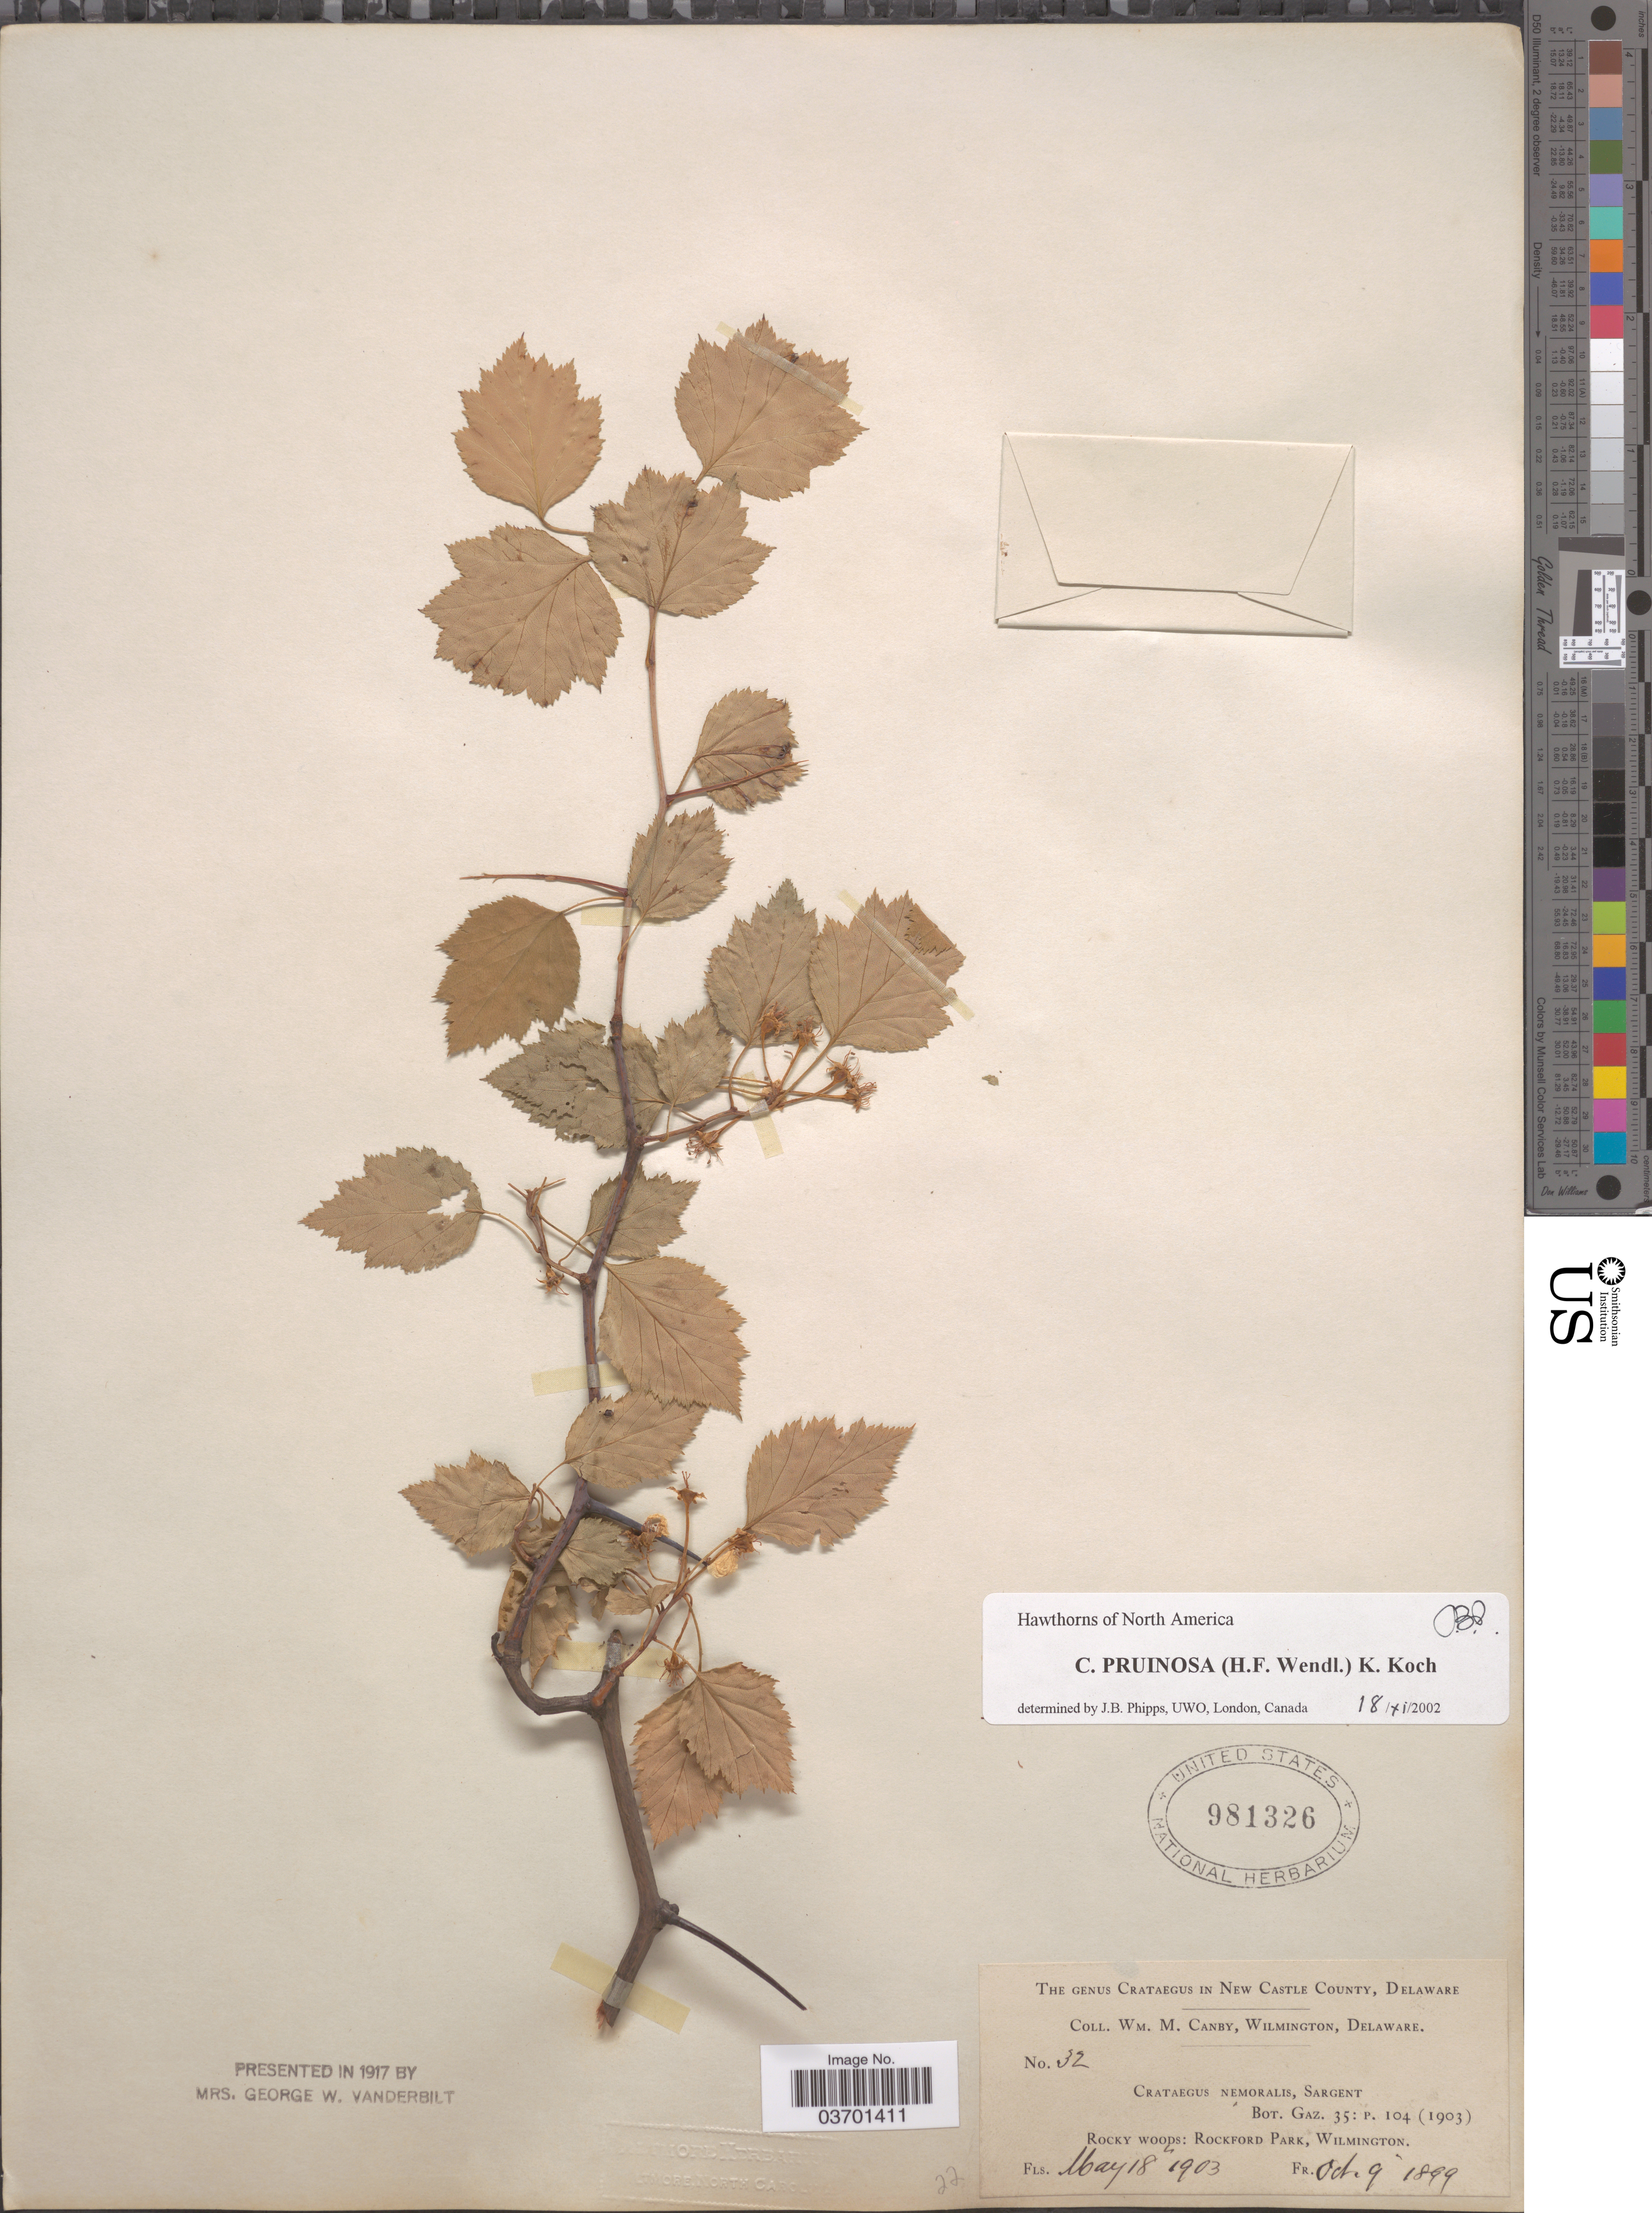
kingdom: Plantae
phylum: Tracheophyta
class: Magnoliopsida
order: Rosales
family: Rosaceae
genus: Crataegus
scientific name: Crataegus pruinosa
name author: (H.L. Wendl.) K. Koch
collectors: W. M. Canby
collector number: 32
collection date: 1899-10-09/1903-05-18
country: United States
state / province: Delaware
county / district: New Castle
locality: New Castle County. Rockford Park, Wilmington.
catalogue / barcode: US 981326